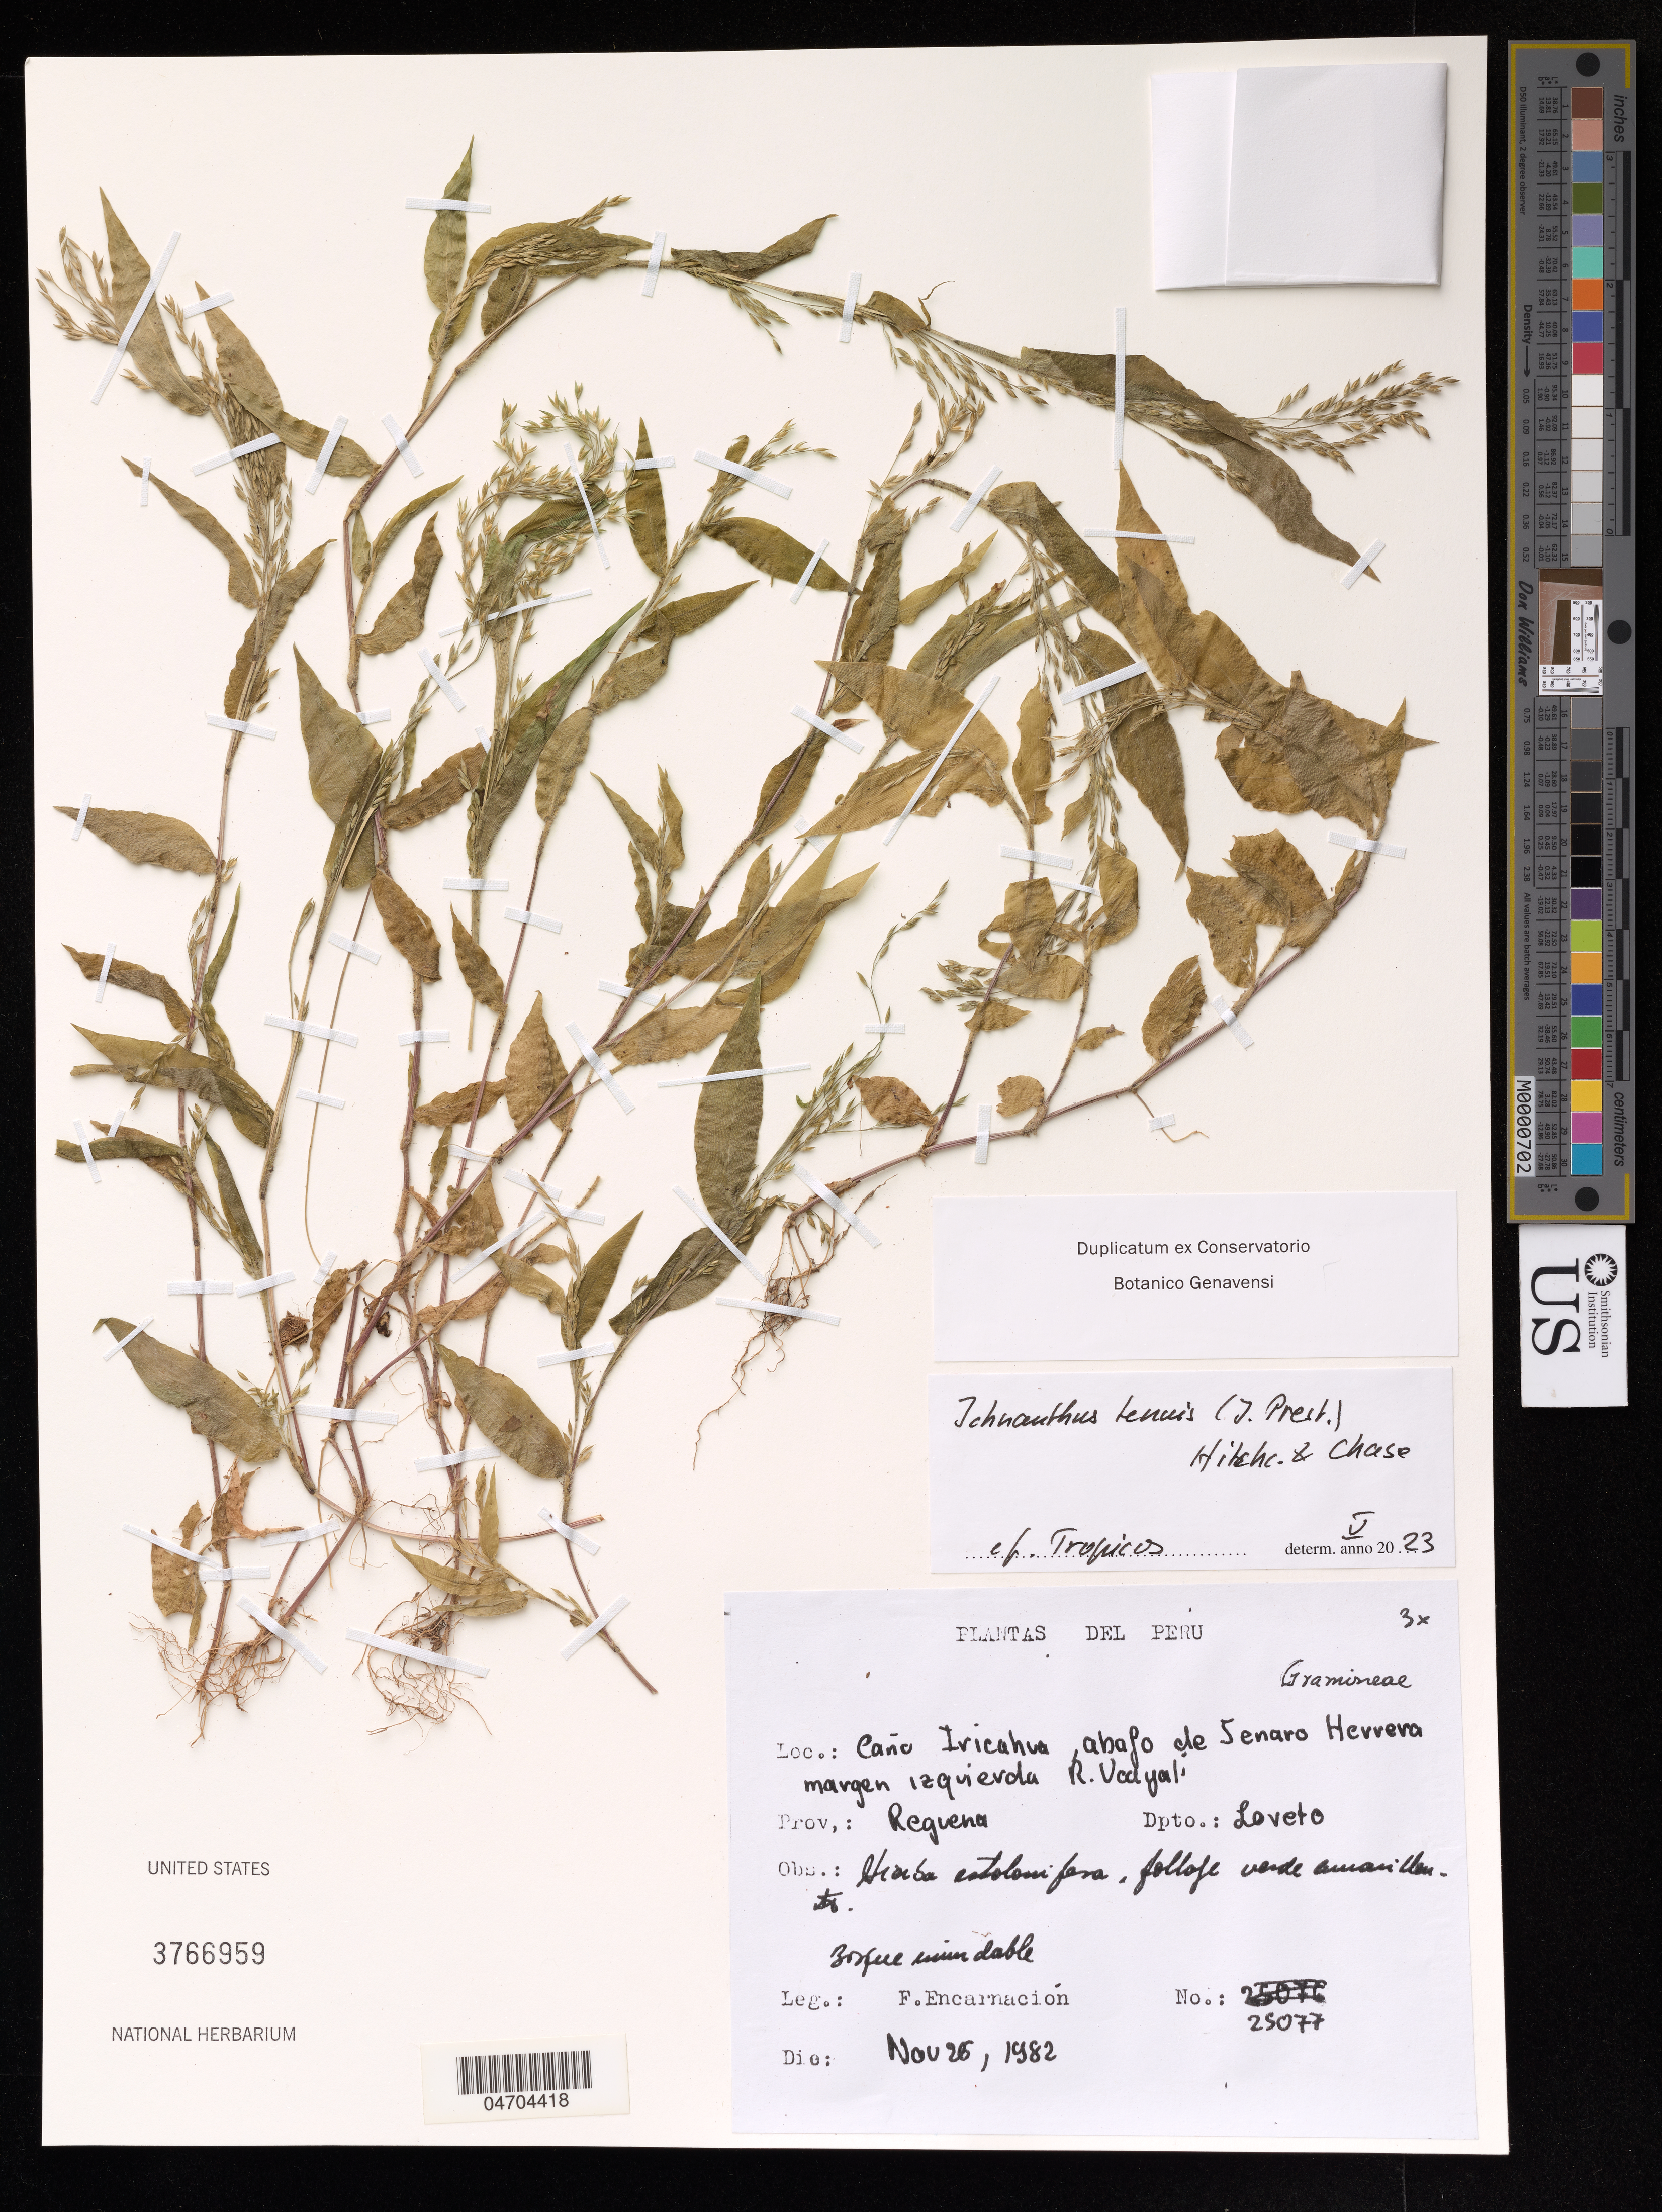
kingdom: Plantae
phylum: Tracheophyta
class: Liliopsida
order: Poales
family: Poaceae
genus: Ichnanthus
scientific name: Ichnanthus tenuis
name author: (J. Presl) Hitchc. & Chase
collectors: F. Encarnación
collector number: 25077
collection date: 1982-11-26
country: Peru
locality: Canc Iricahua, abaso de Senaro Herrera margen izquierda R. Ucayali.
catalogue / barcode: US 3766959